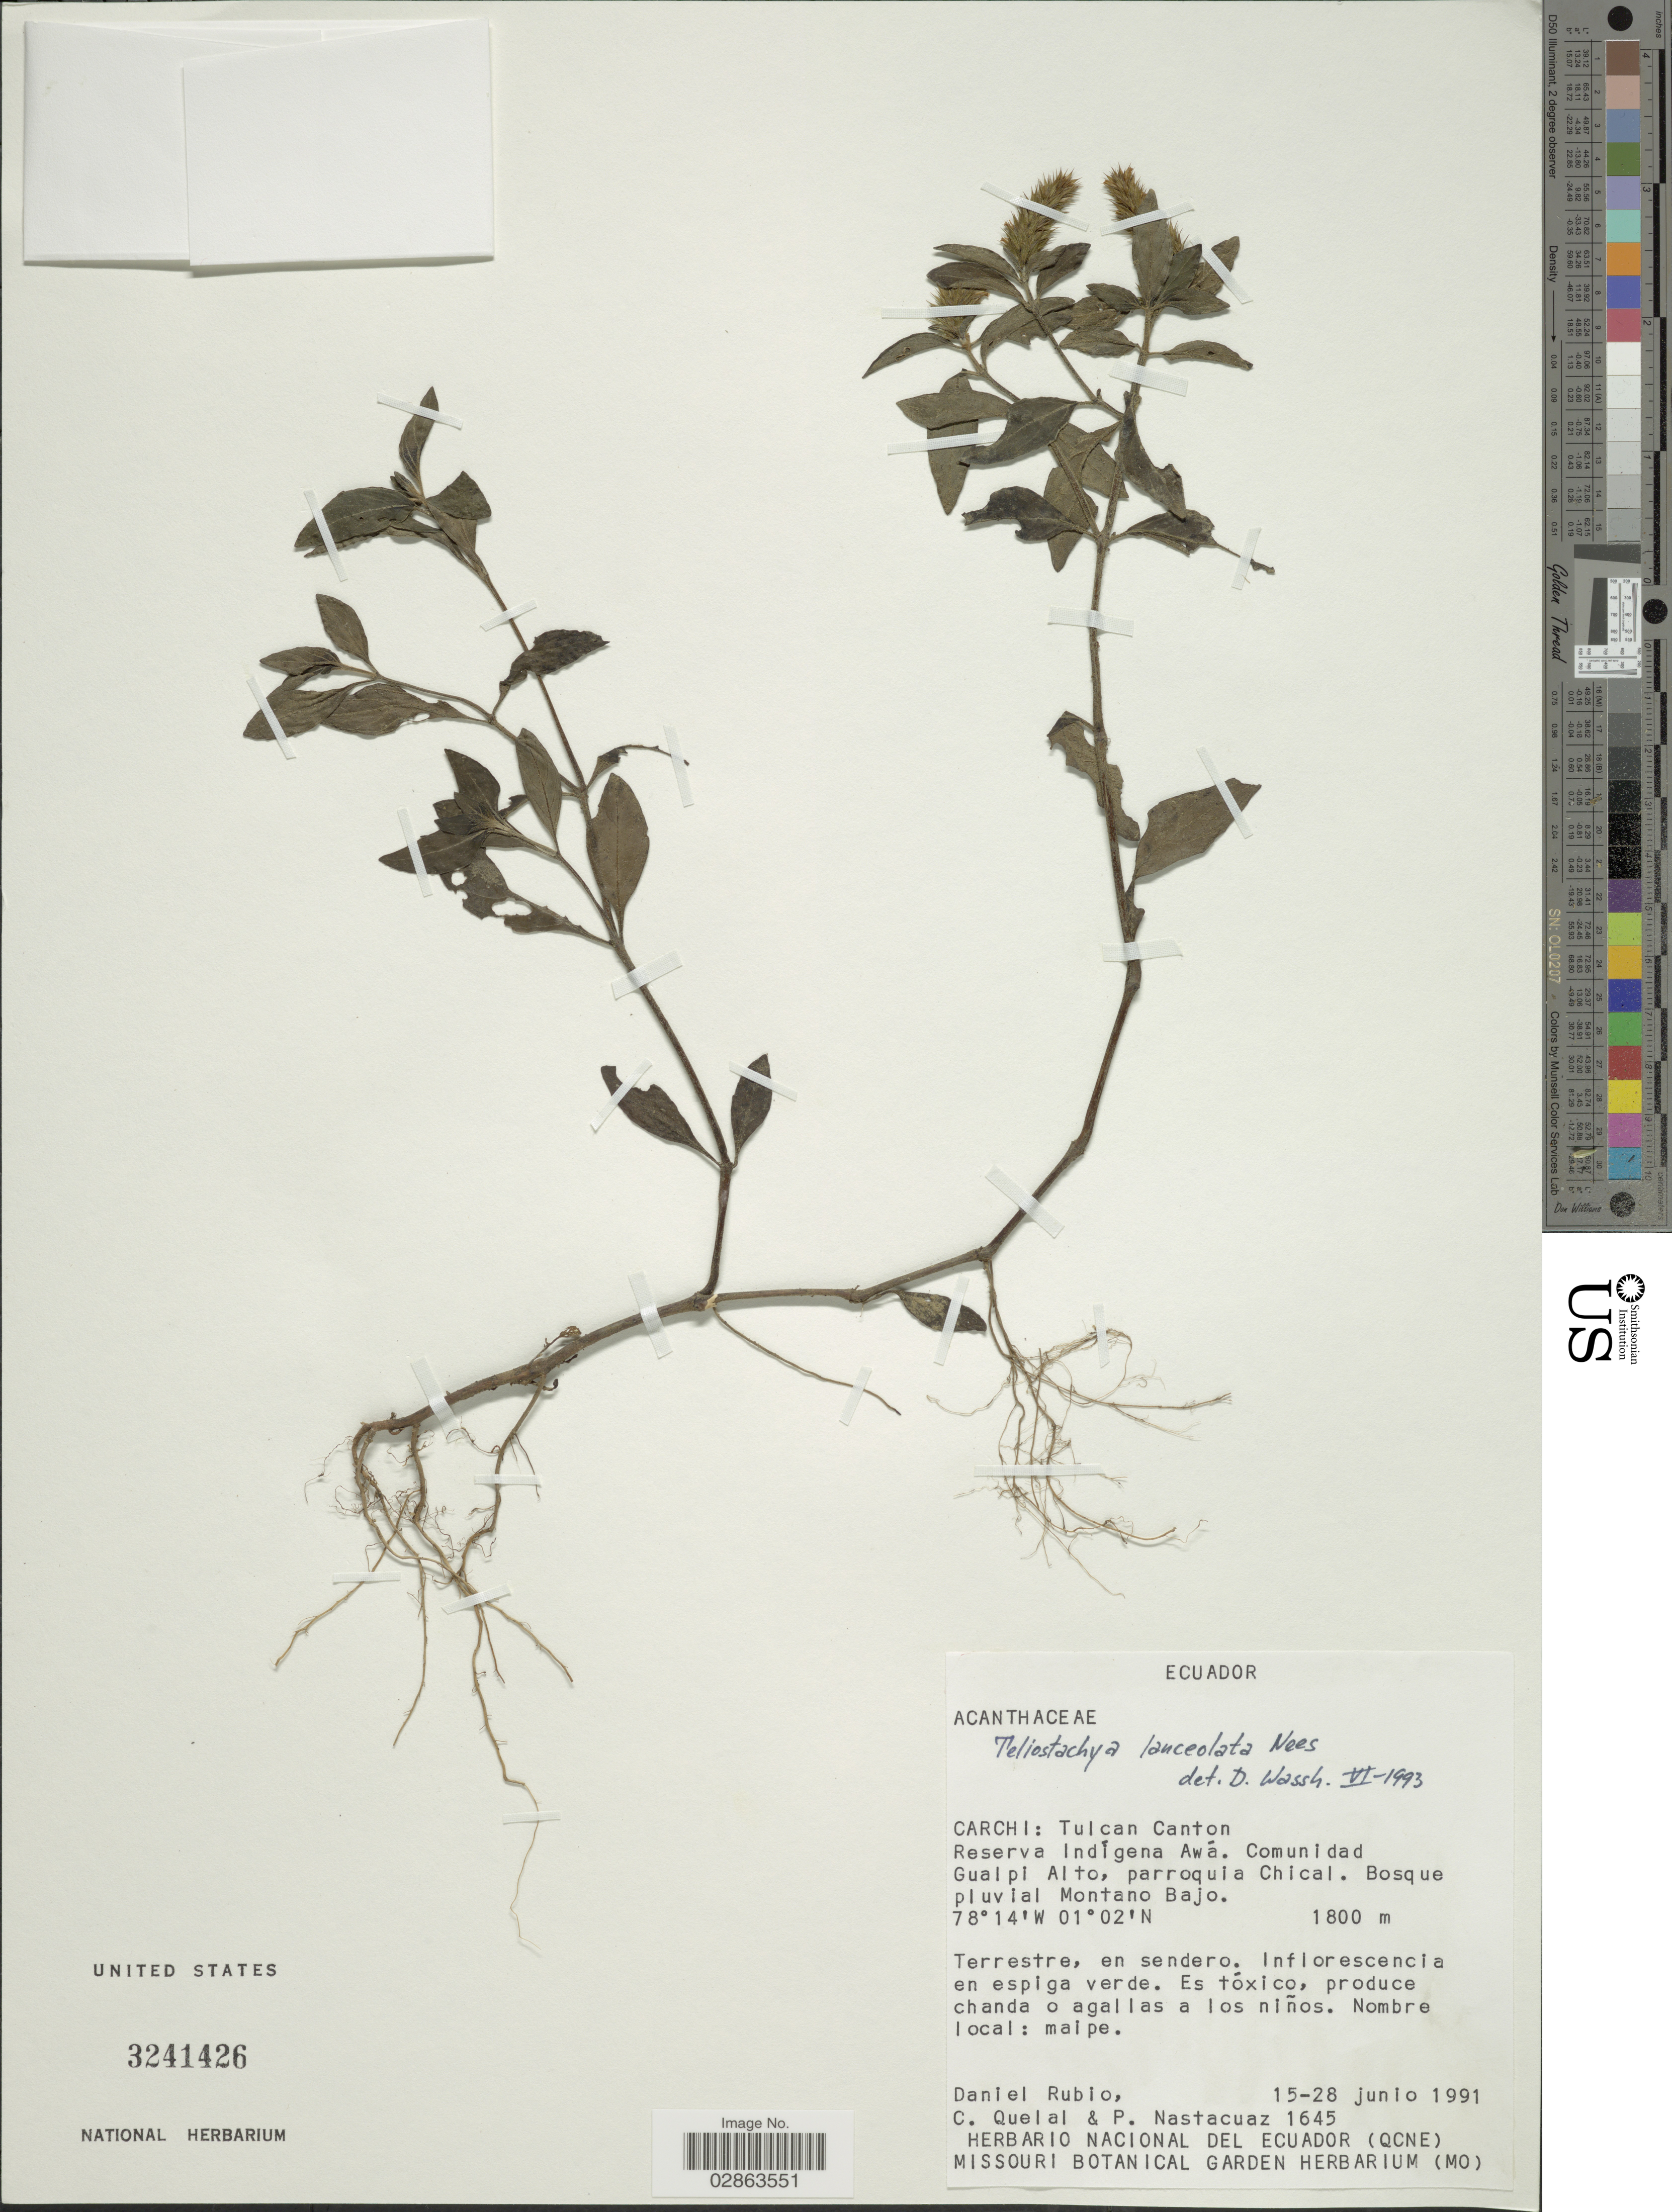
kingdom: Plantae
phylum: Tracheophyta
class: Magnoliopsida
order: Lamiales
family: Acanthaceae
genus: Teliostachya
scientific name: Teliostachya lanceolata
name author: Nees in Mart.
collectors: D. Rubio, C. Quelal & P. Nastacuaz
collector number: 1645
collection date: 1991-06-15/1991-06-28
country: Ecuador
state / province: Carchi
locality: Tulcan Canton. Reserva Indígena Awá. Comunidad Gualpi Alto, parroquia Chical. Bosque pluvial Montano Bajo.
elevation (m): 1800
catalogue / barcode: US 3241426